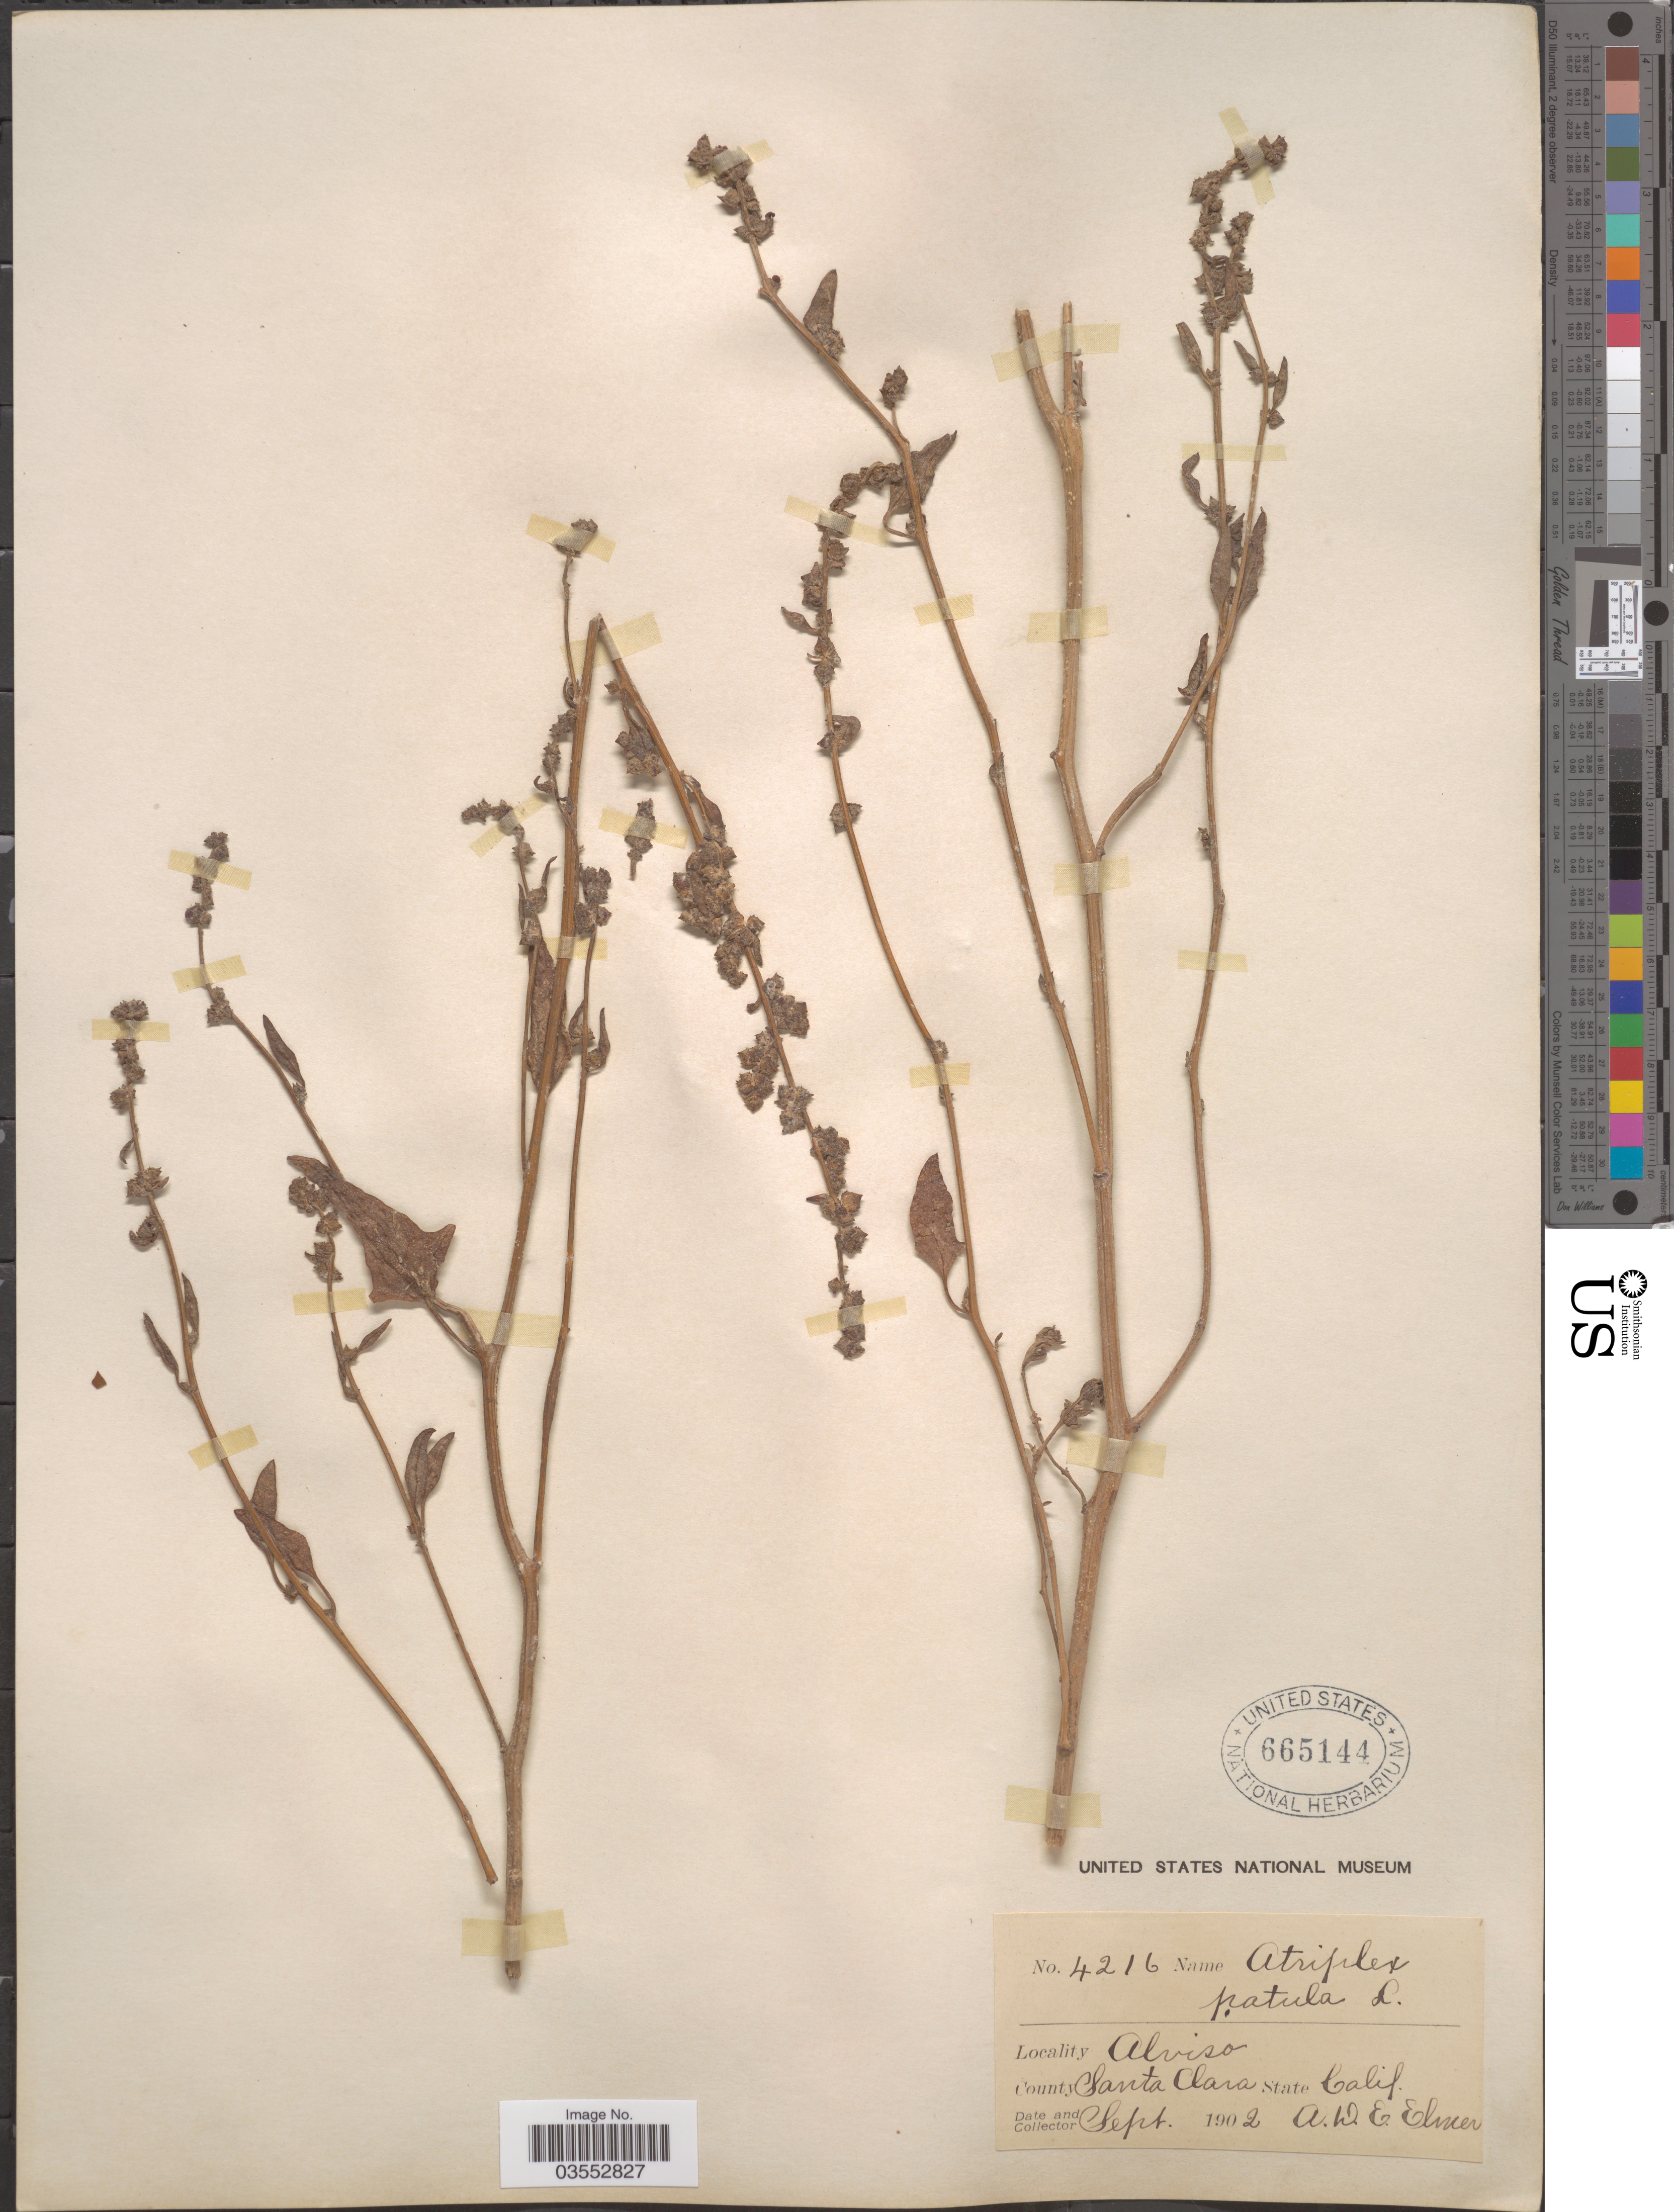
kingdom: Plantae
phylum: Tracheophyta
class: Magnoliopsida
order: Caryophyllales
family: Amaranthaceae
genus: Atriplex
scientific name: Atriplex subspicata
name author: (Nutt.) Rydb.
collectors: A. D. E. Elmer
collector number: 4216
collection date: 1902-09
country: United States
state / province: California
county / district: Santa Clara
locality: Alviso. County Santa Clara.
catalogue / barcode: US 665144